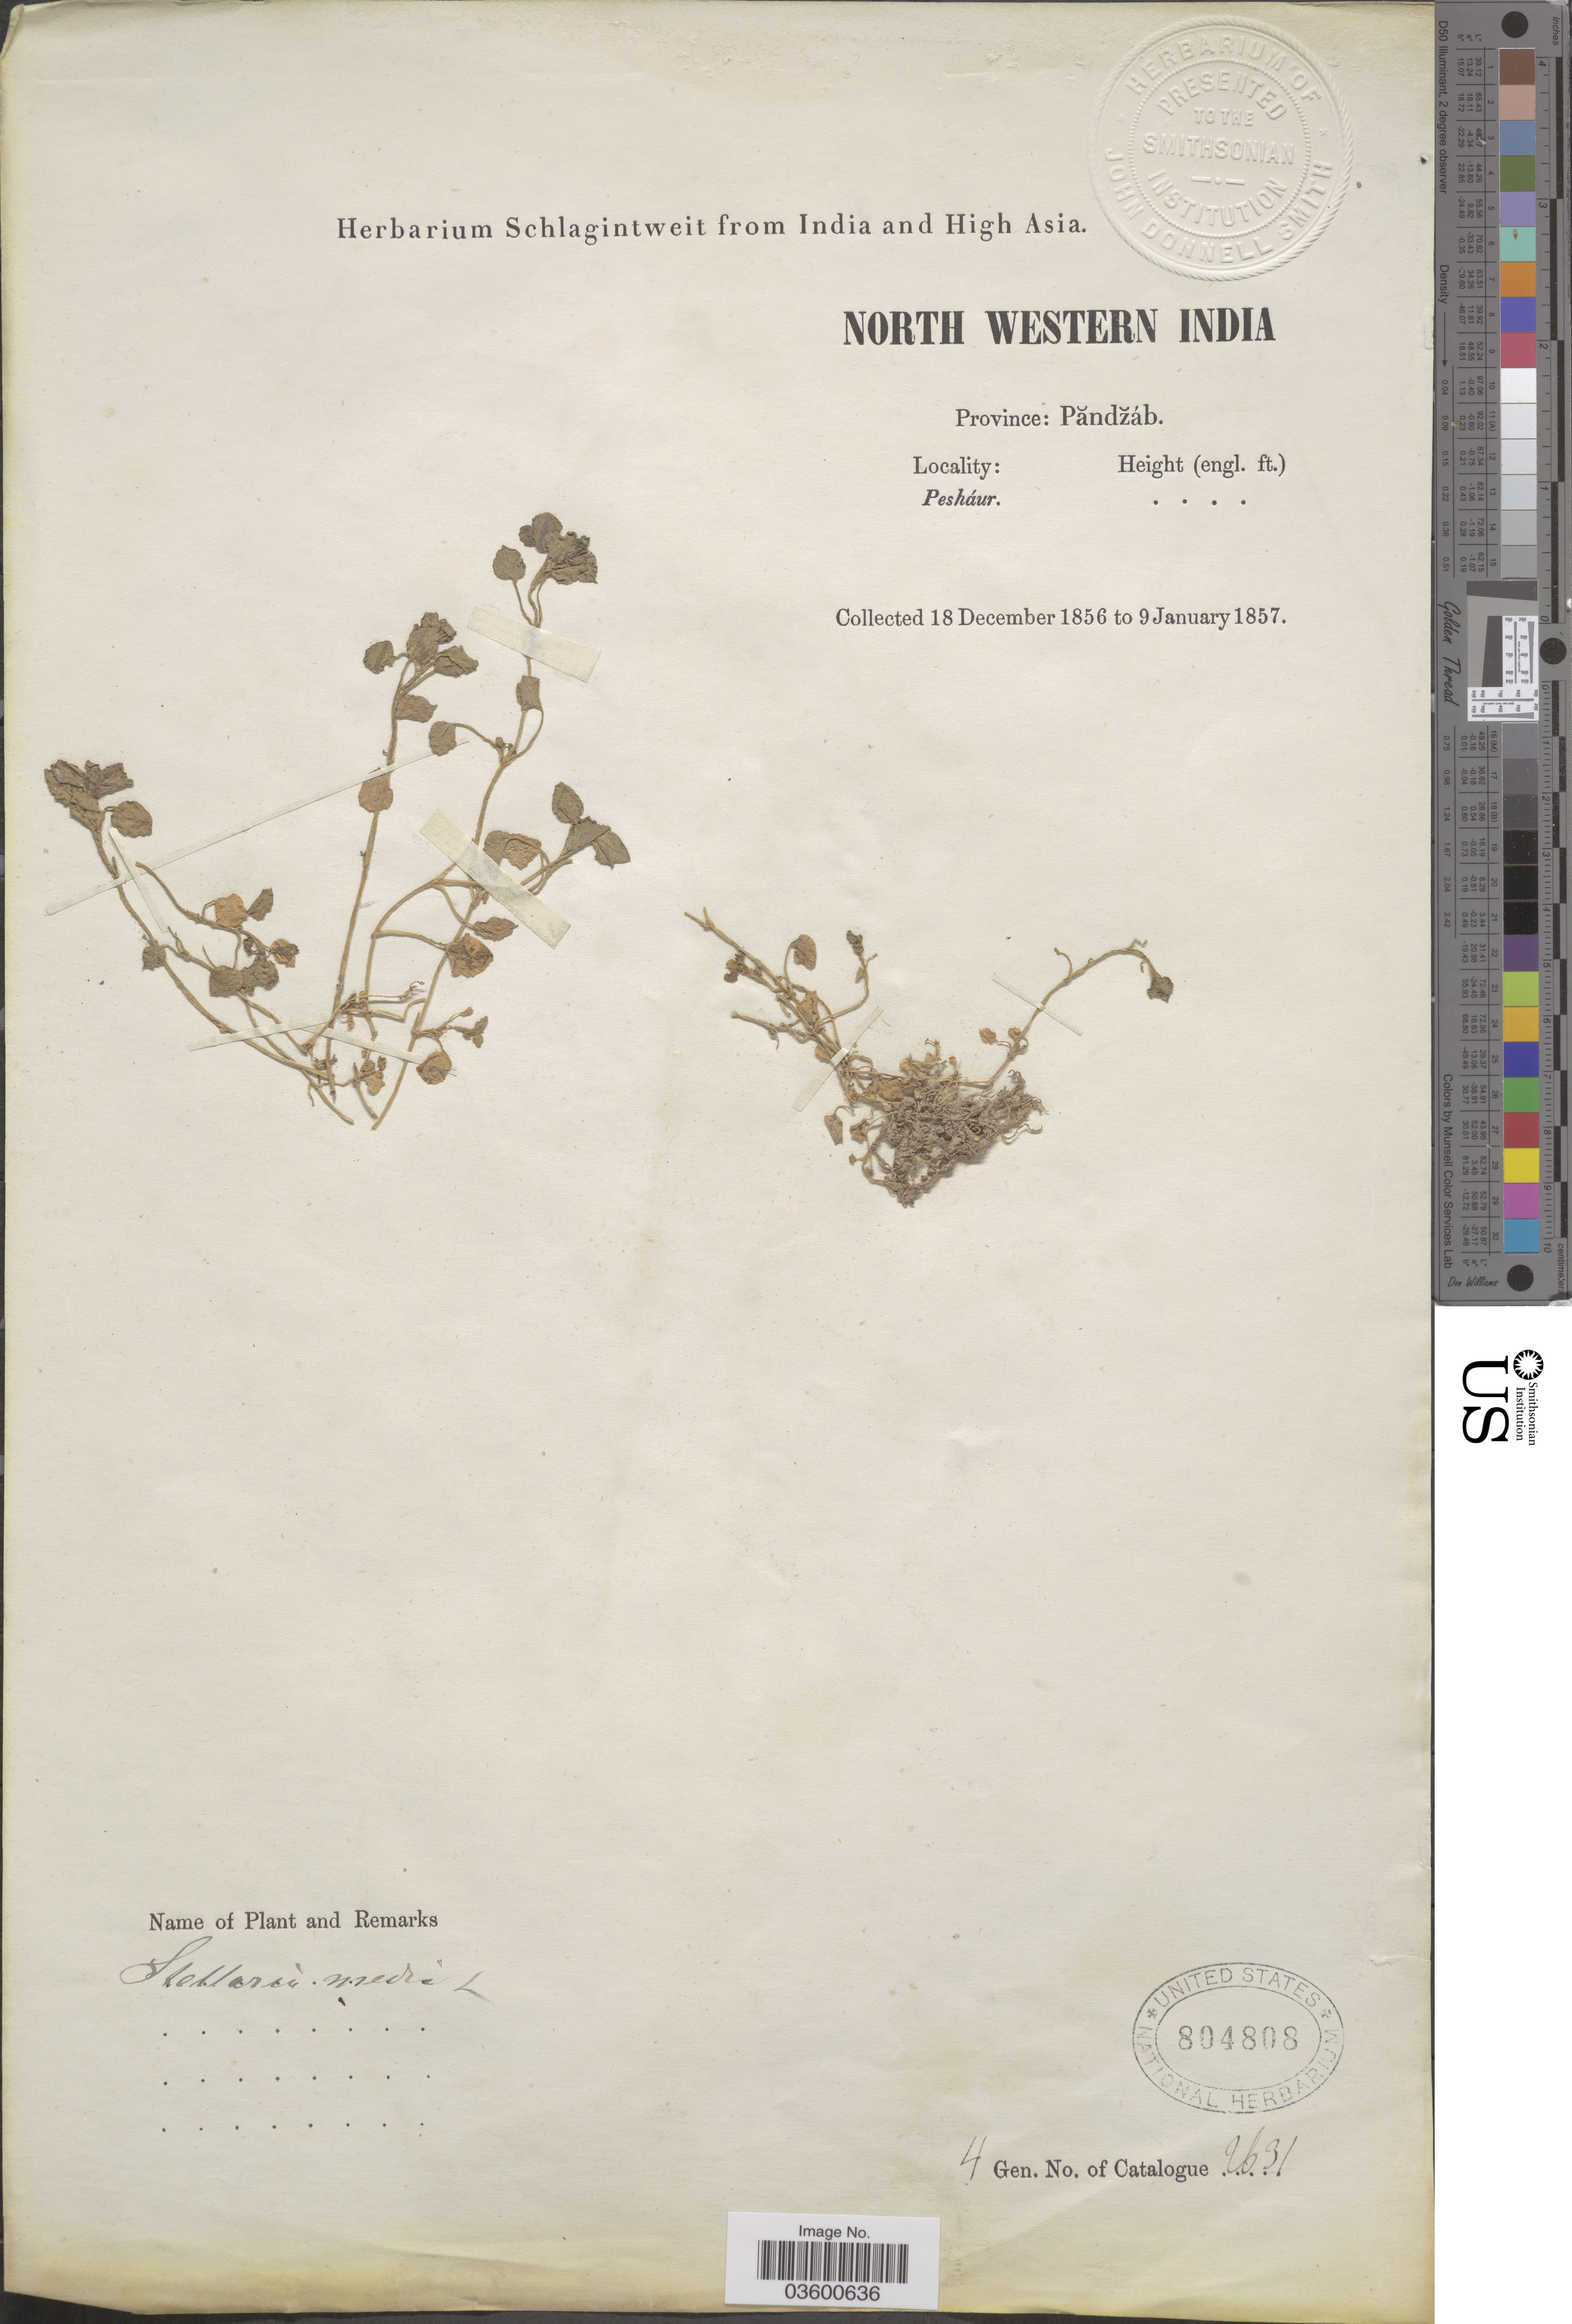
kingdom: Plantae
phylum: Tracheophyta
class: Magnoliopsida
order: Caryophyllales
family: Caryophyllaceae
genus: Stellaria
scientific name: Stellaria media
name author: (L.) Vill.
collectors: ex herb. Schlagintweit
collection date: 1856-12-18/1857-01-09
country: India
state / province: Punjab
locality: North western India. Province: Păndžáb. Pesháur.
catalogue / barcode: US 804808